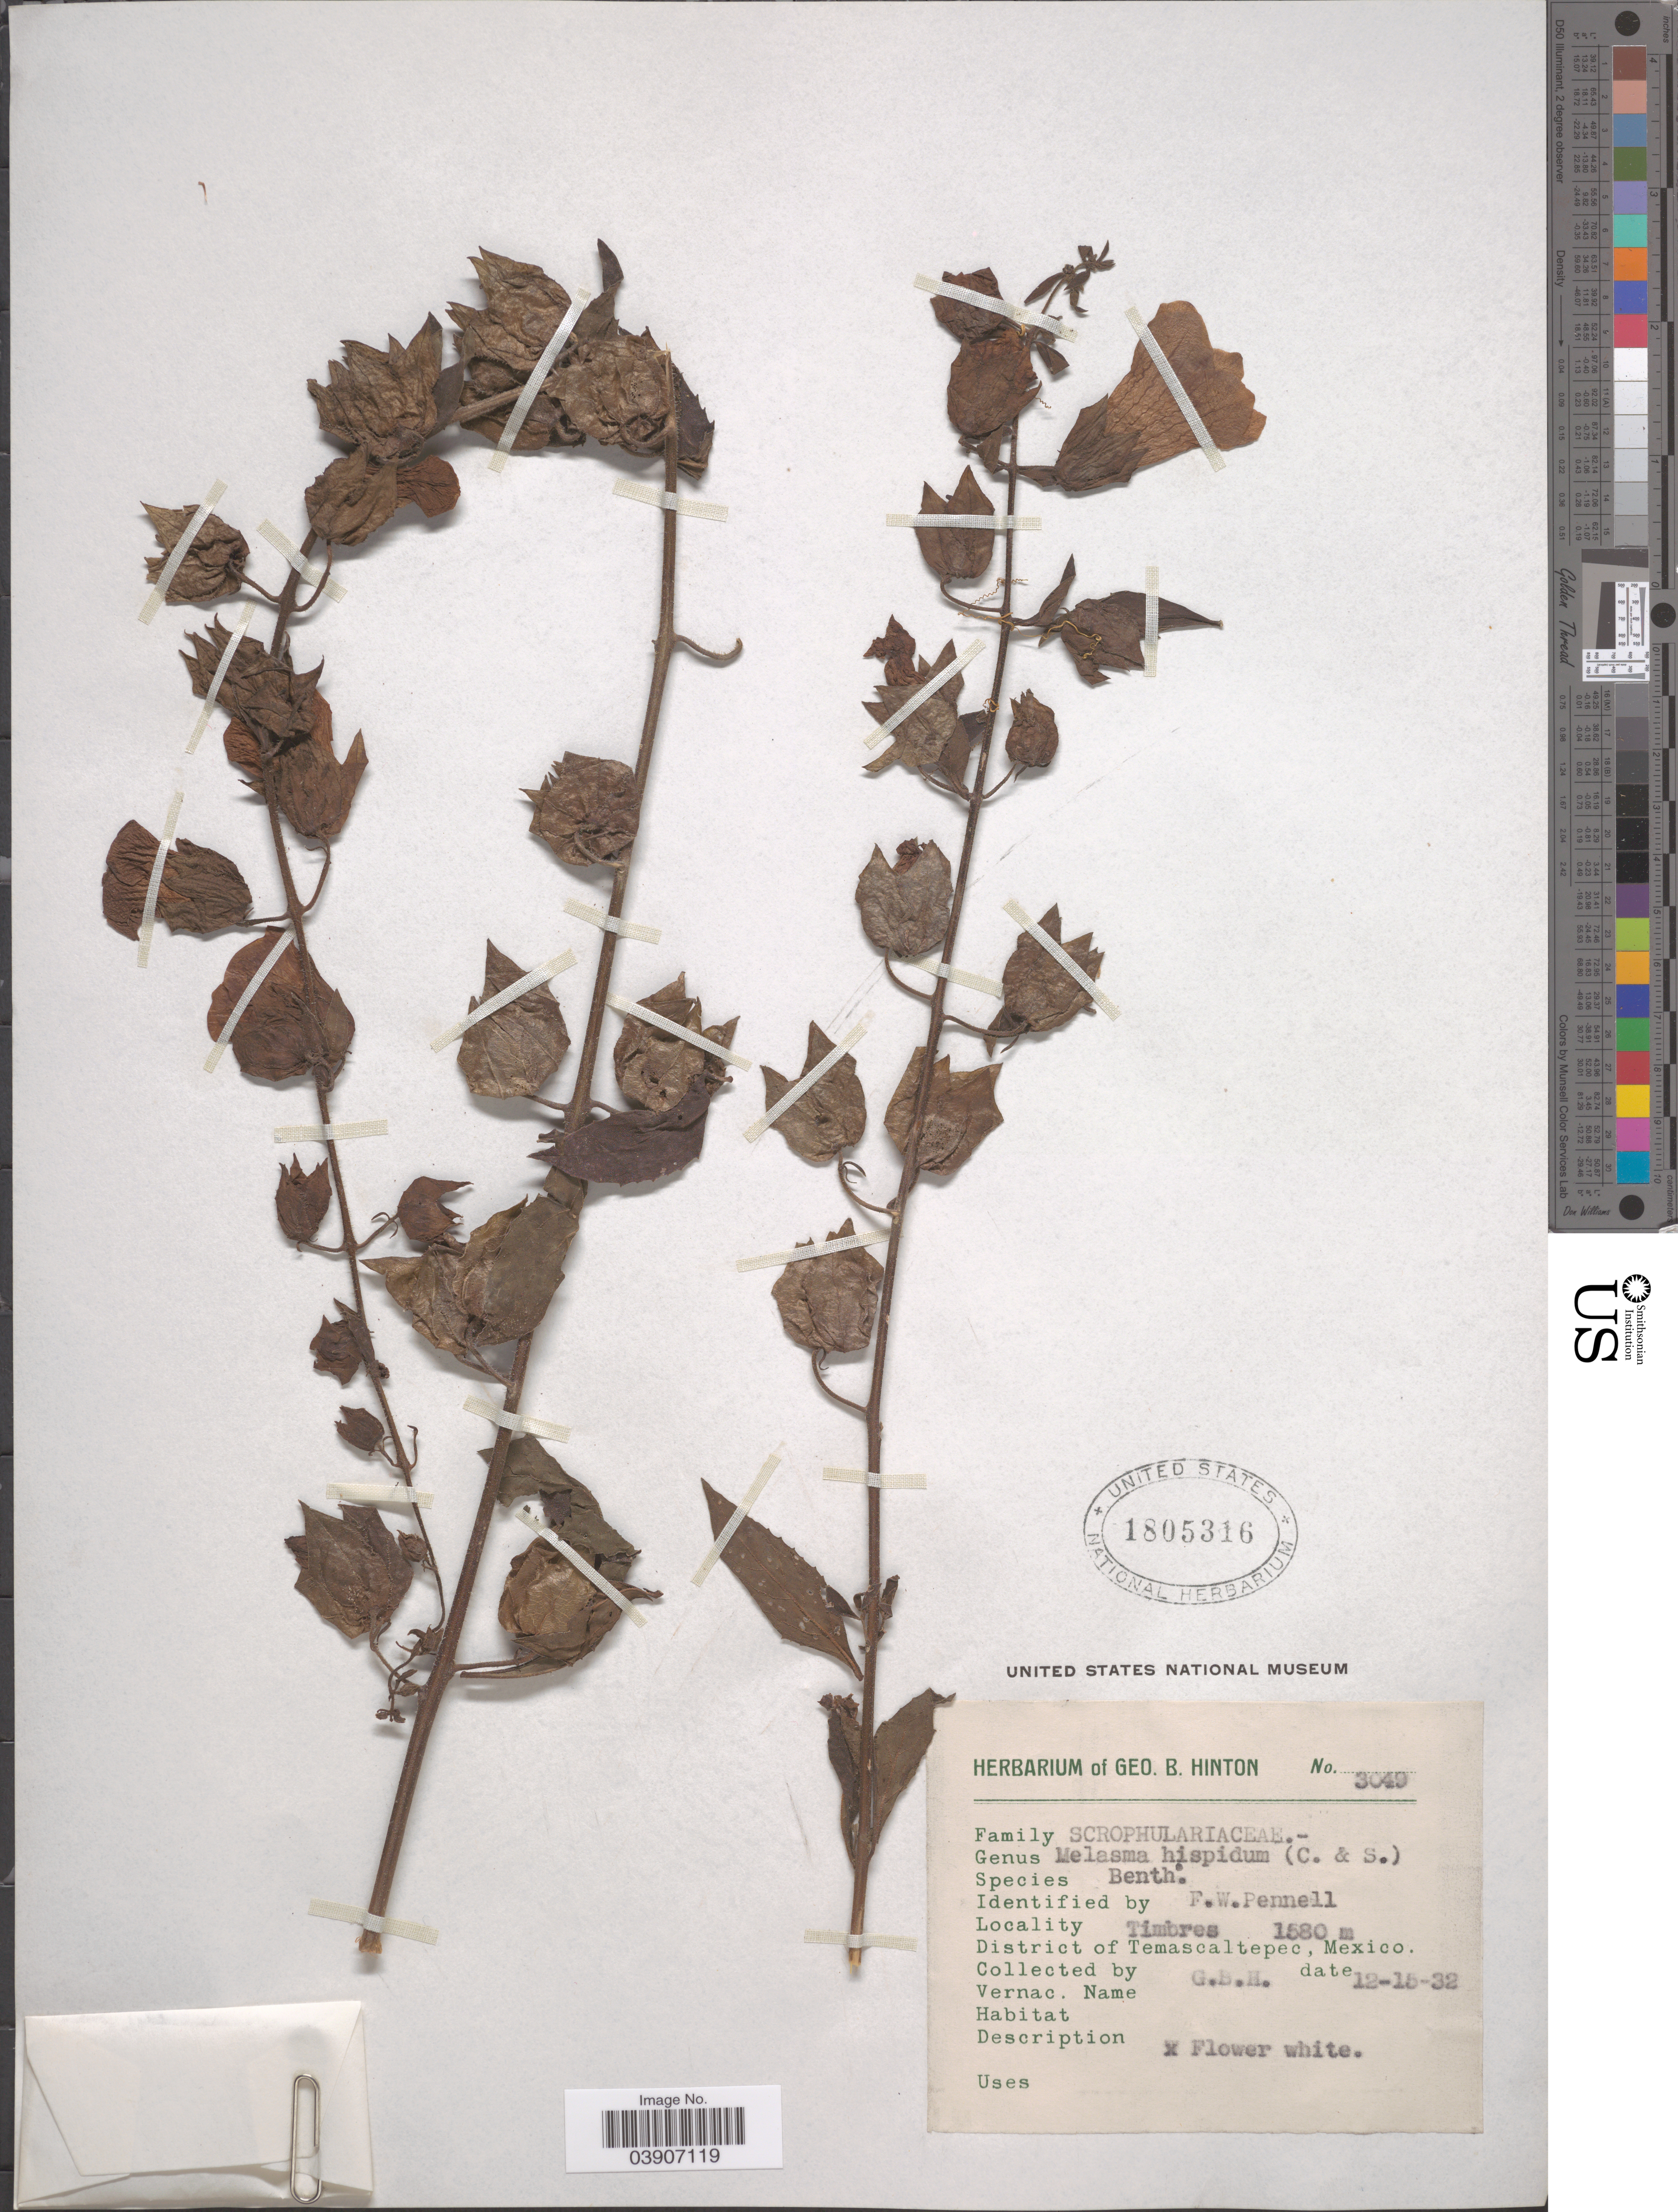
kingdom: Plantae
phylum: Tracheophyta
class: Magnoliopsida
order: Lamiales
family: Orobanchaceae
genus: Melasma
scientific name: Melasma hispidum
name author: (Schltdl. & Cham.) Benth.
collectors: G. B. Hinton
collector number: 3049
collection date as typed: Transcribed d/m/y: 15/12/32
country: Mexico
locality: Timbres. District of Temascaltepec.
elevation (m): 1580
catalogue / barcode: US 1805316